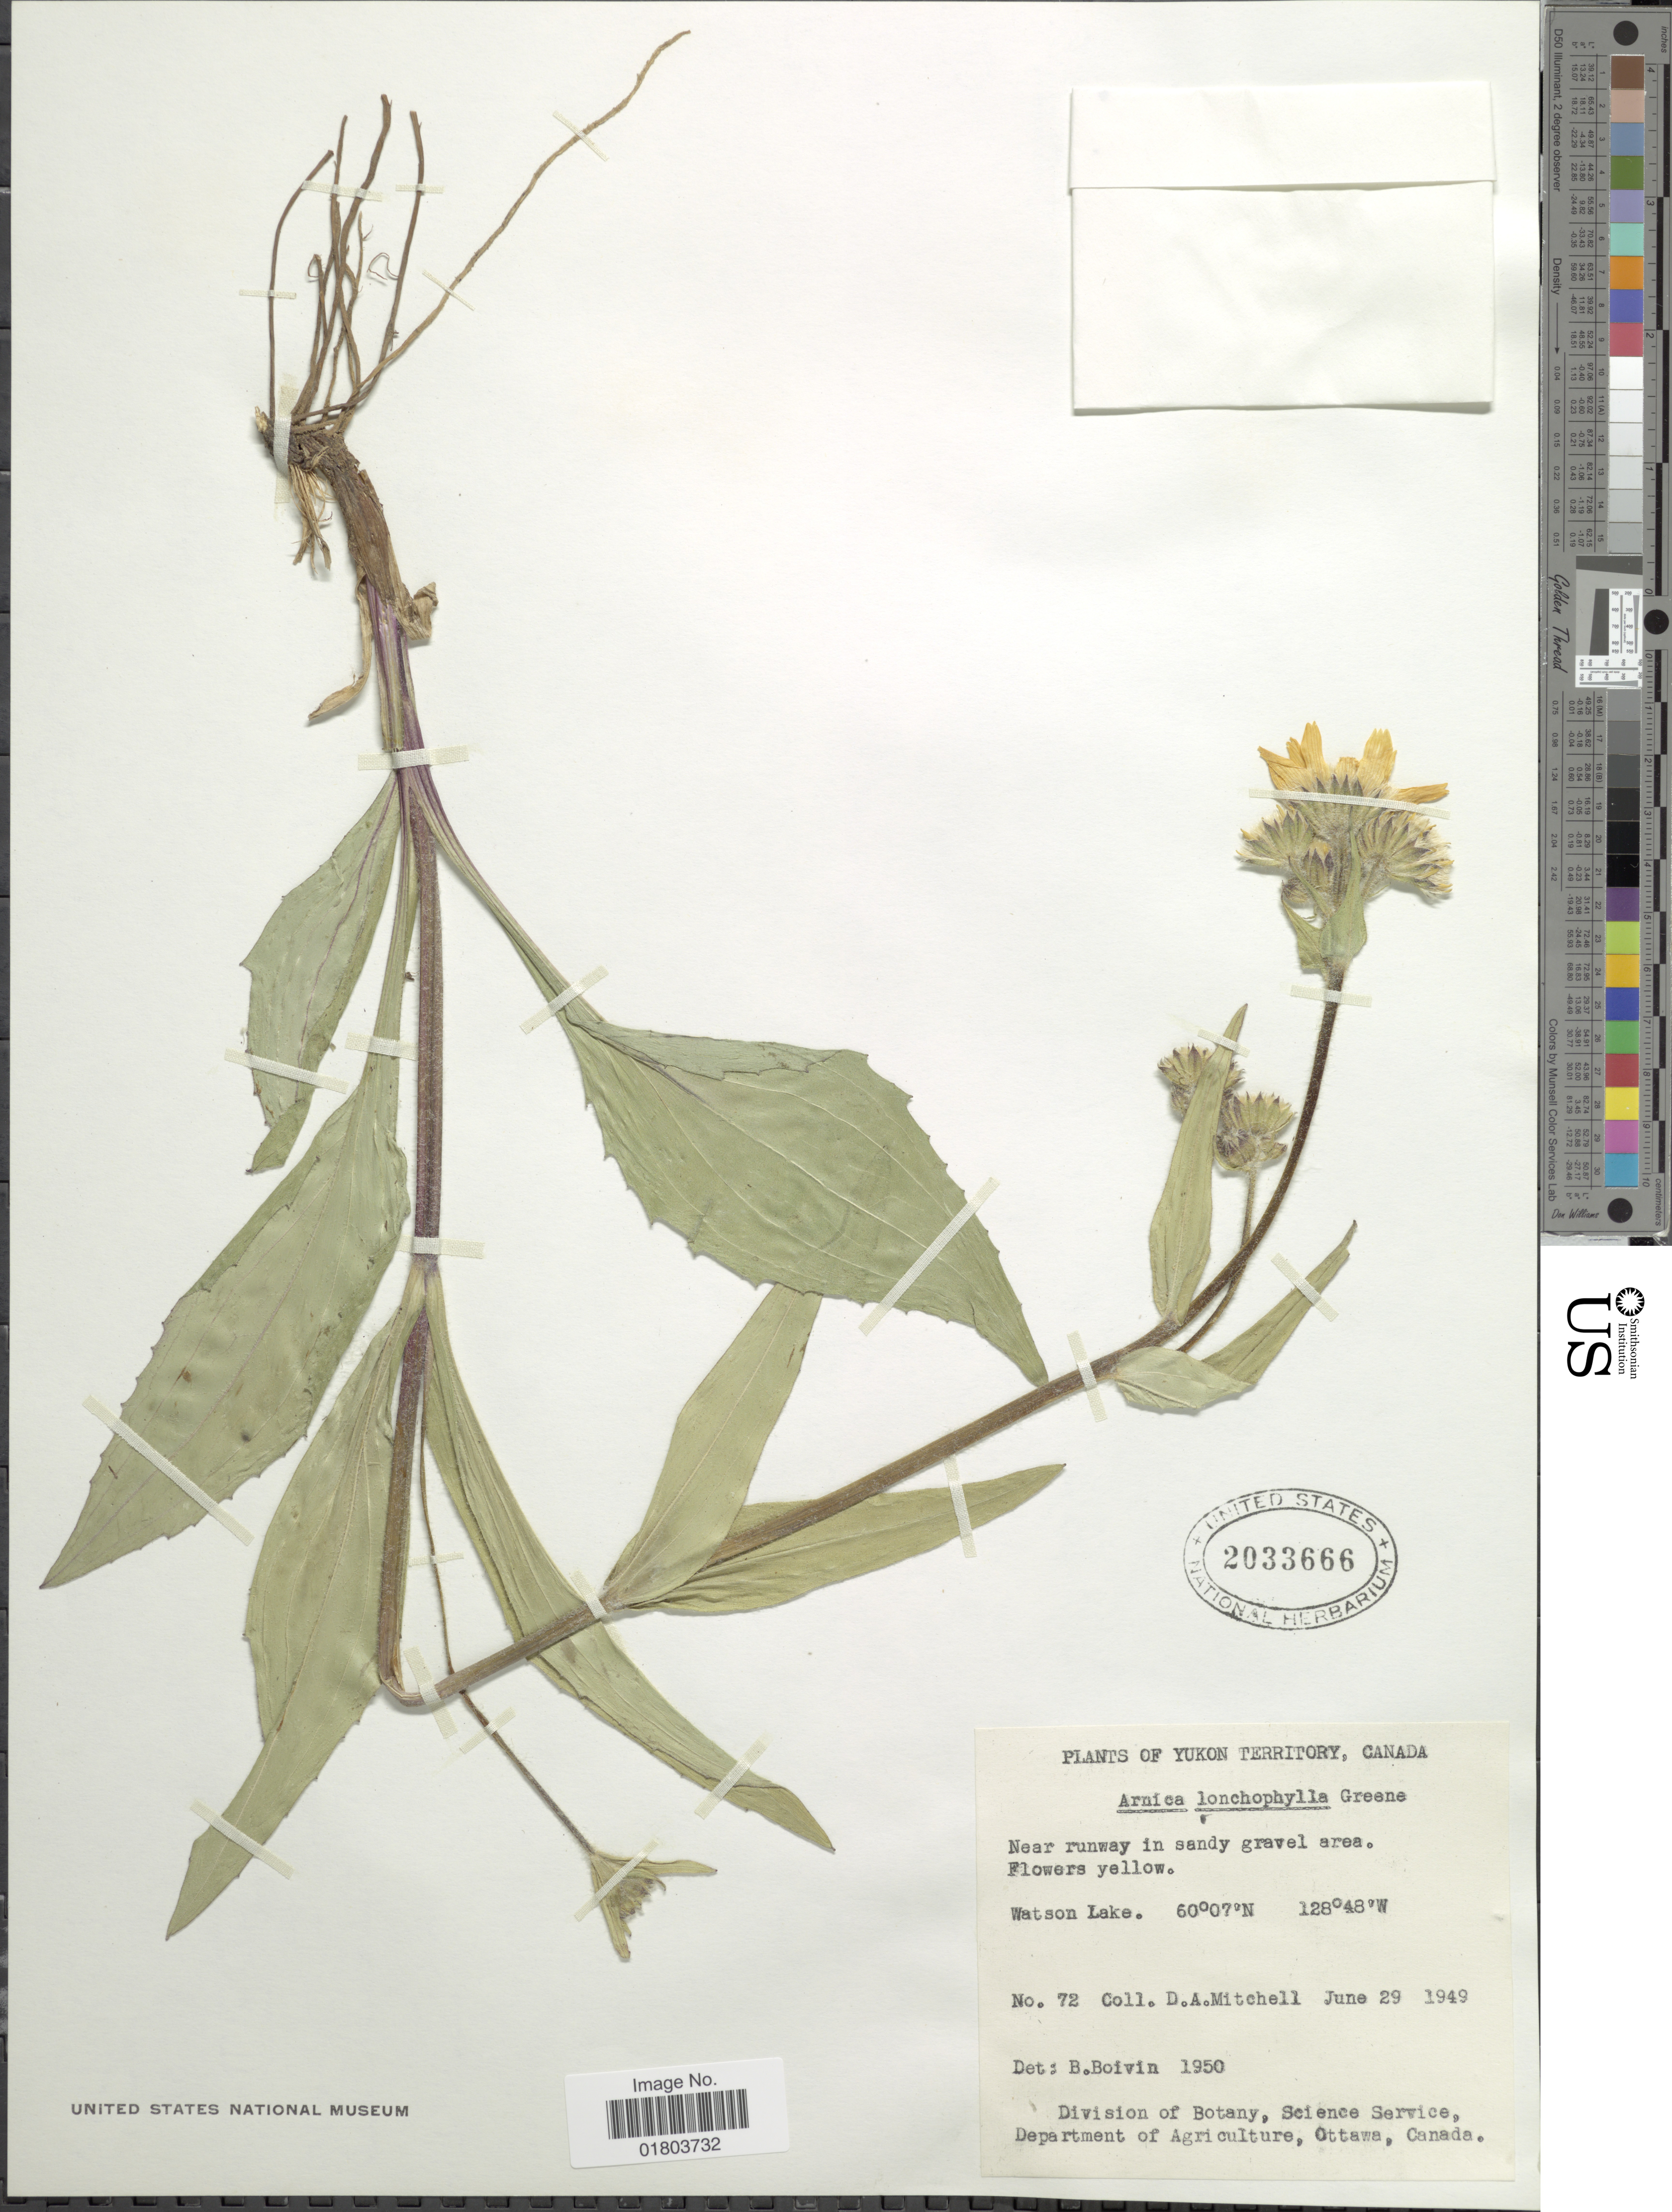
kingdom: Plantae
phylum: Tracheophyta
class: Magnoliopsida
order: Asterales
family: Asteraceae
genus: Arnica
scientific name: Arnica lonchophylla subsp. genuina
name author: Maguire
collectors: D. Mitchell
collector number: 72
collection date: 1949-09-29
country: Canada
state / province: Yukon Territory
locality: Near rnway in sandy gravel area. Watson Lake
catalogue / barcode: US 2033666